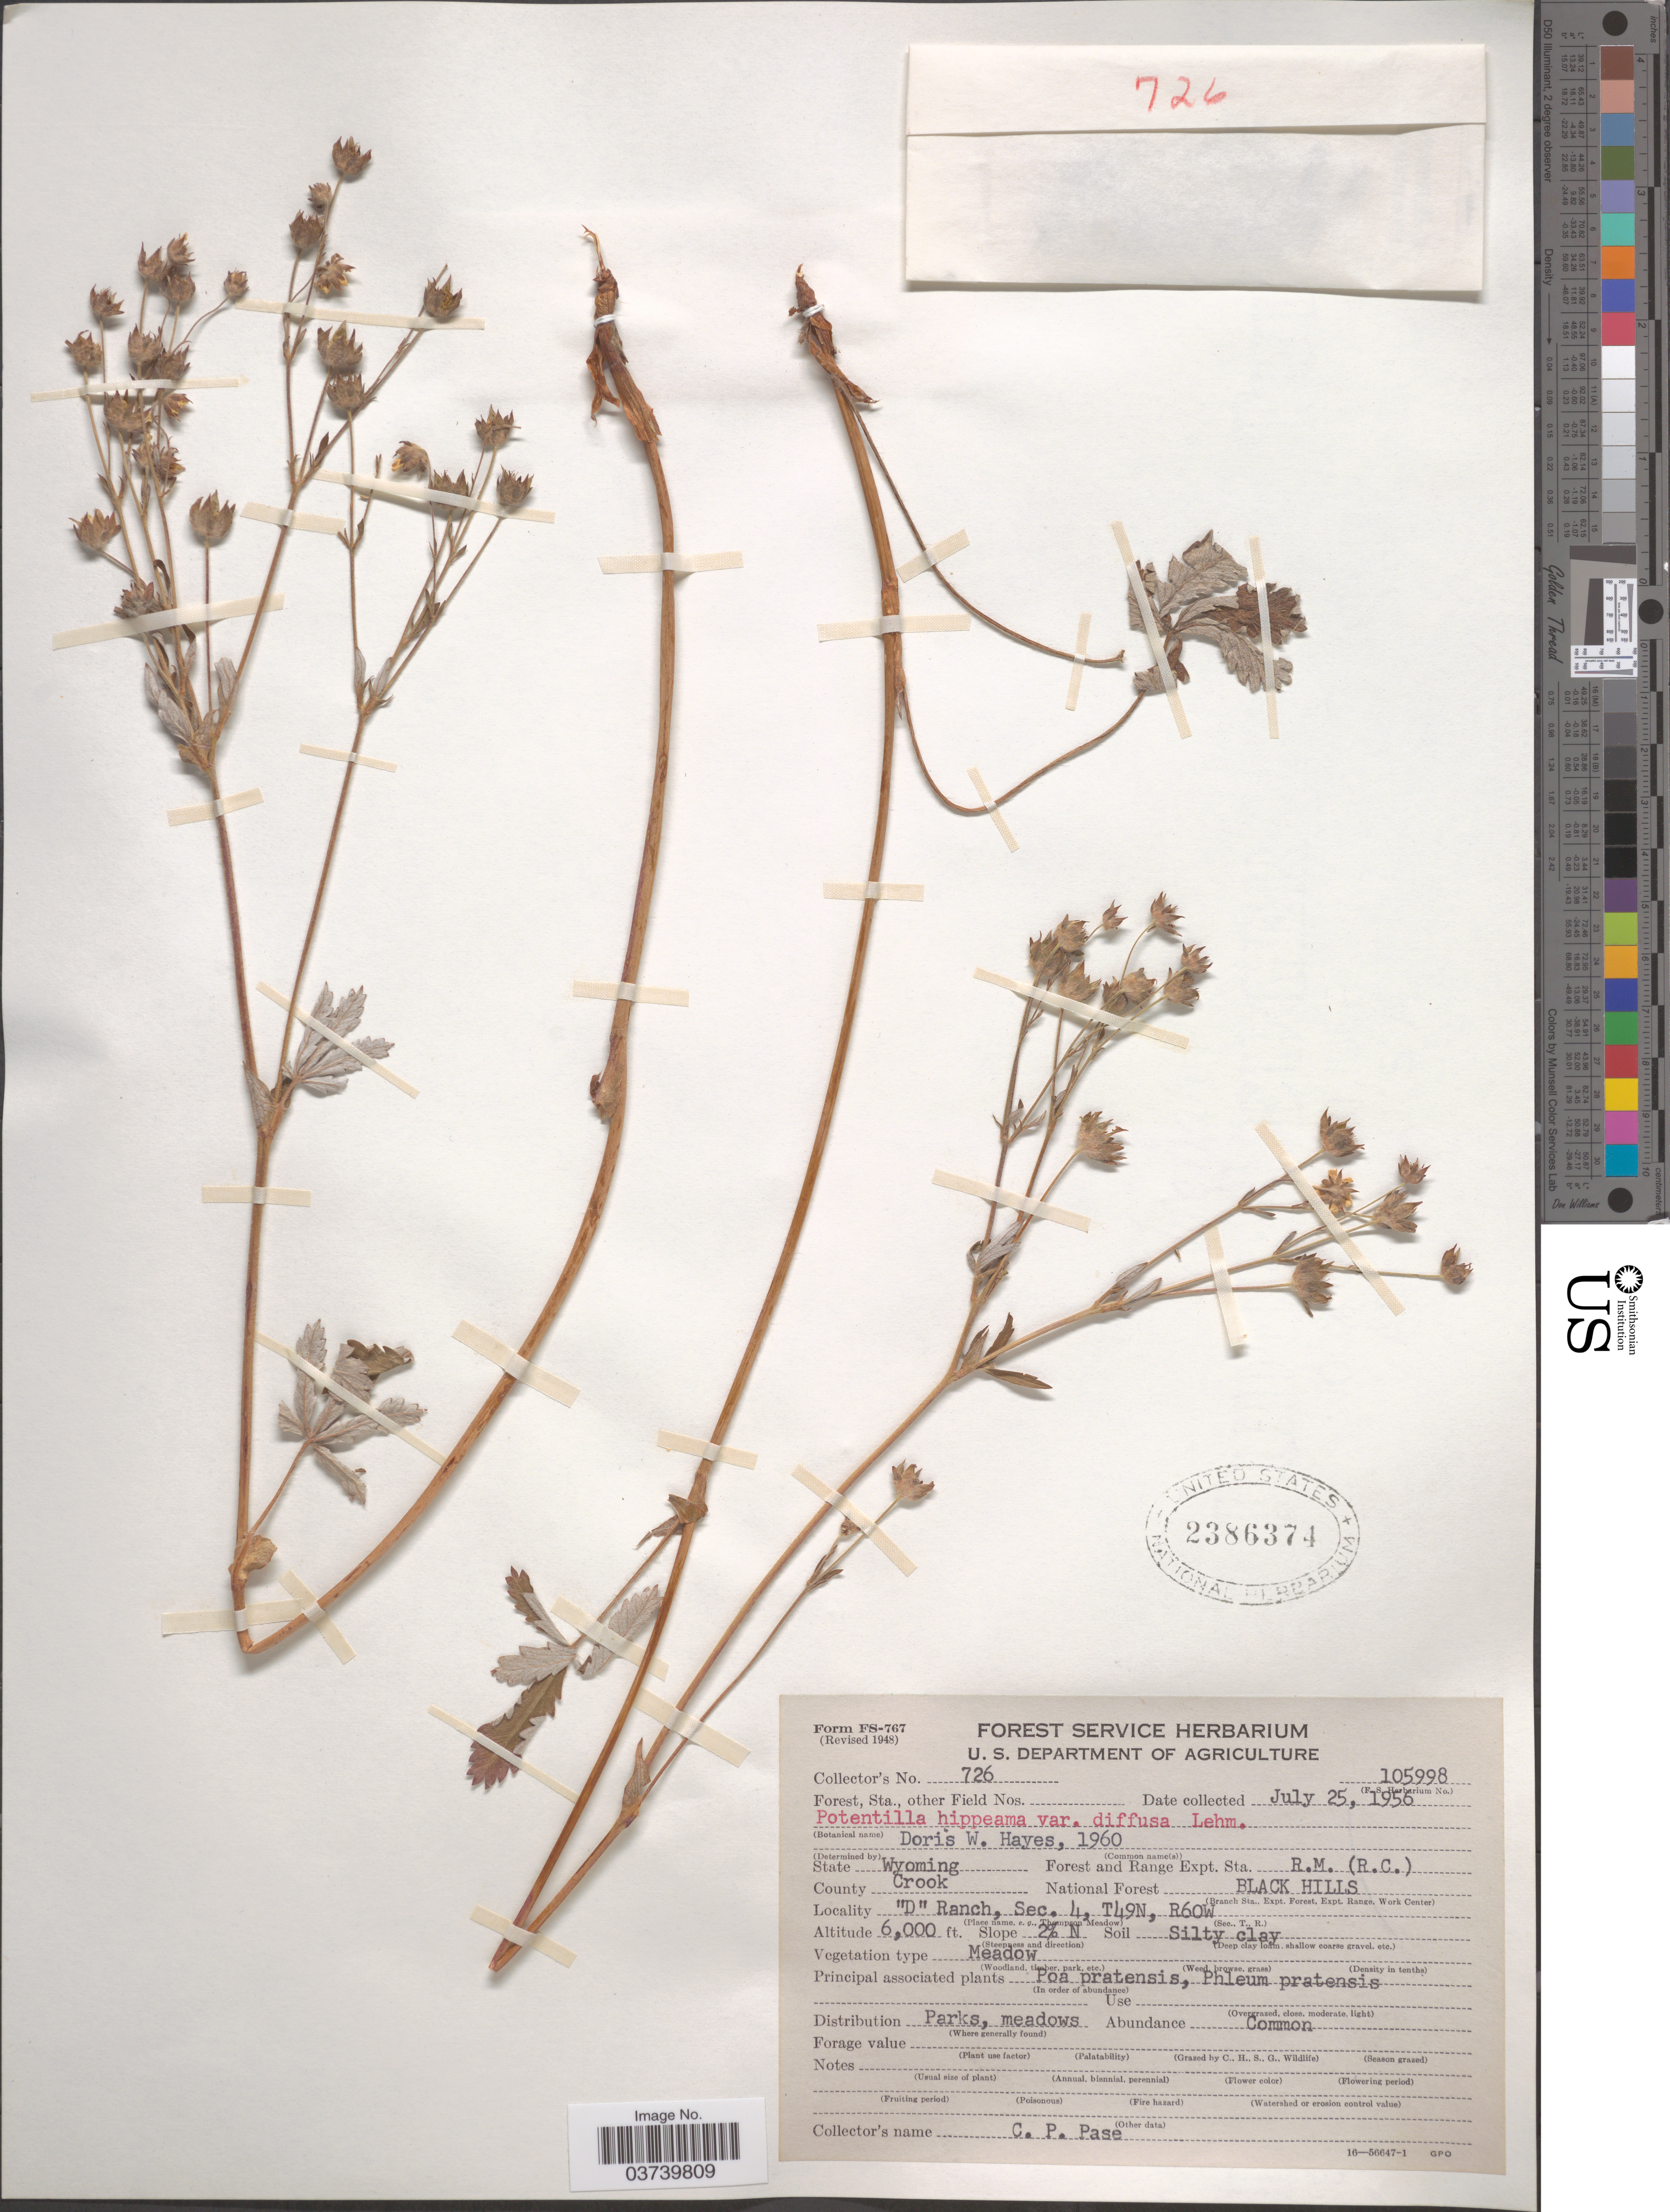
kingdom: Plantae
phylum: Tracheophyta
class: Magnoliopsida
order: Rosales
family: Rosaceae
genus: Potentilla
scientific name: Potentilla hippiana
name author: Lehm.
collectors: C. P. Pase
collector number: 726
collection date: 1956-07-25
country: United States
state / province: Wyoming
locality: Forest and Range Expt. Sta. R.M. (R.C.), County Crook, National Forest Black Hills. "D" Ranch, Sec. 4, T49N, R60W.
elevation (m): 1829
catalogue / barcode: US 2386374